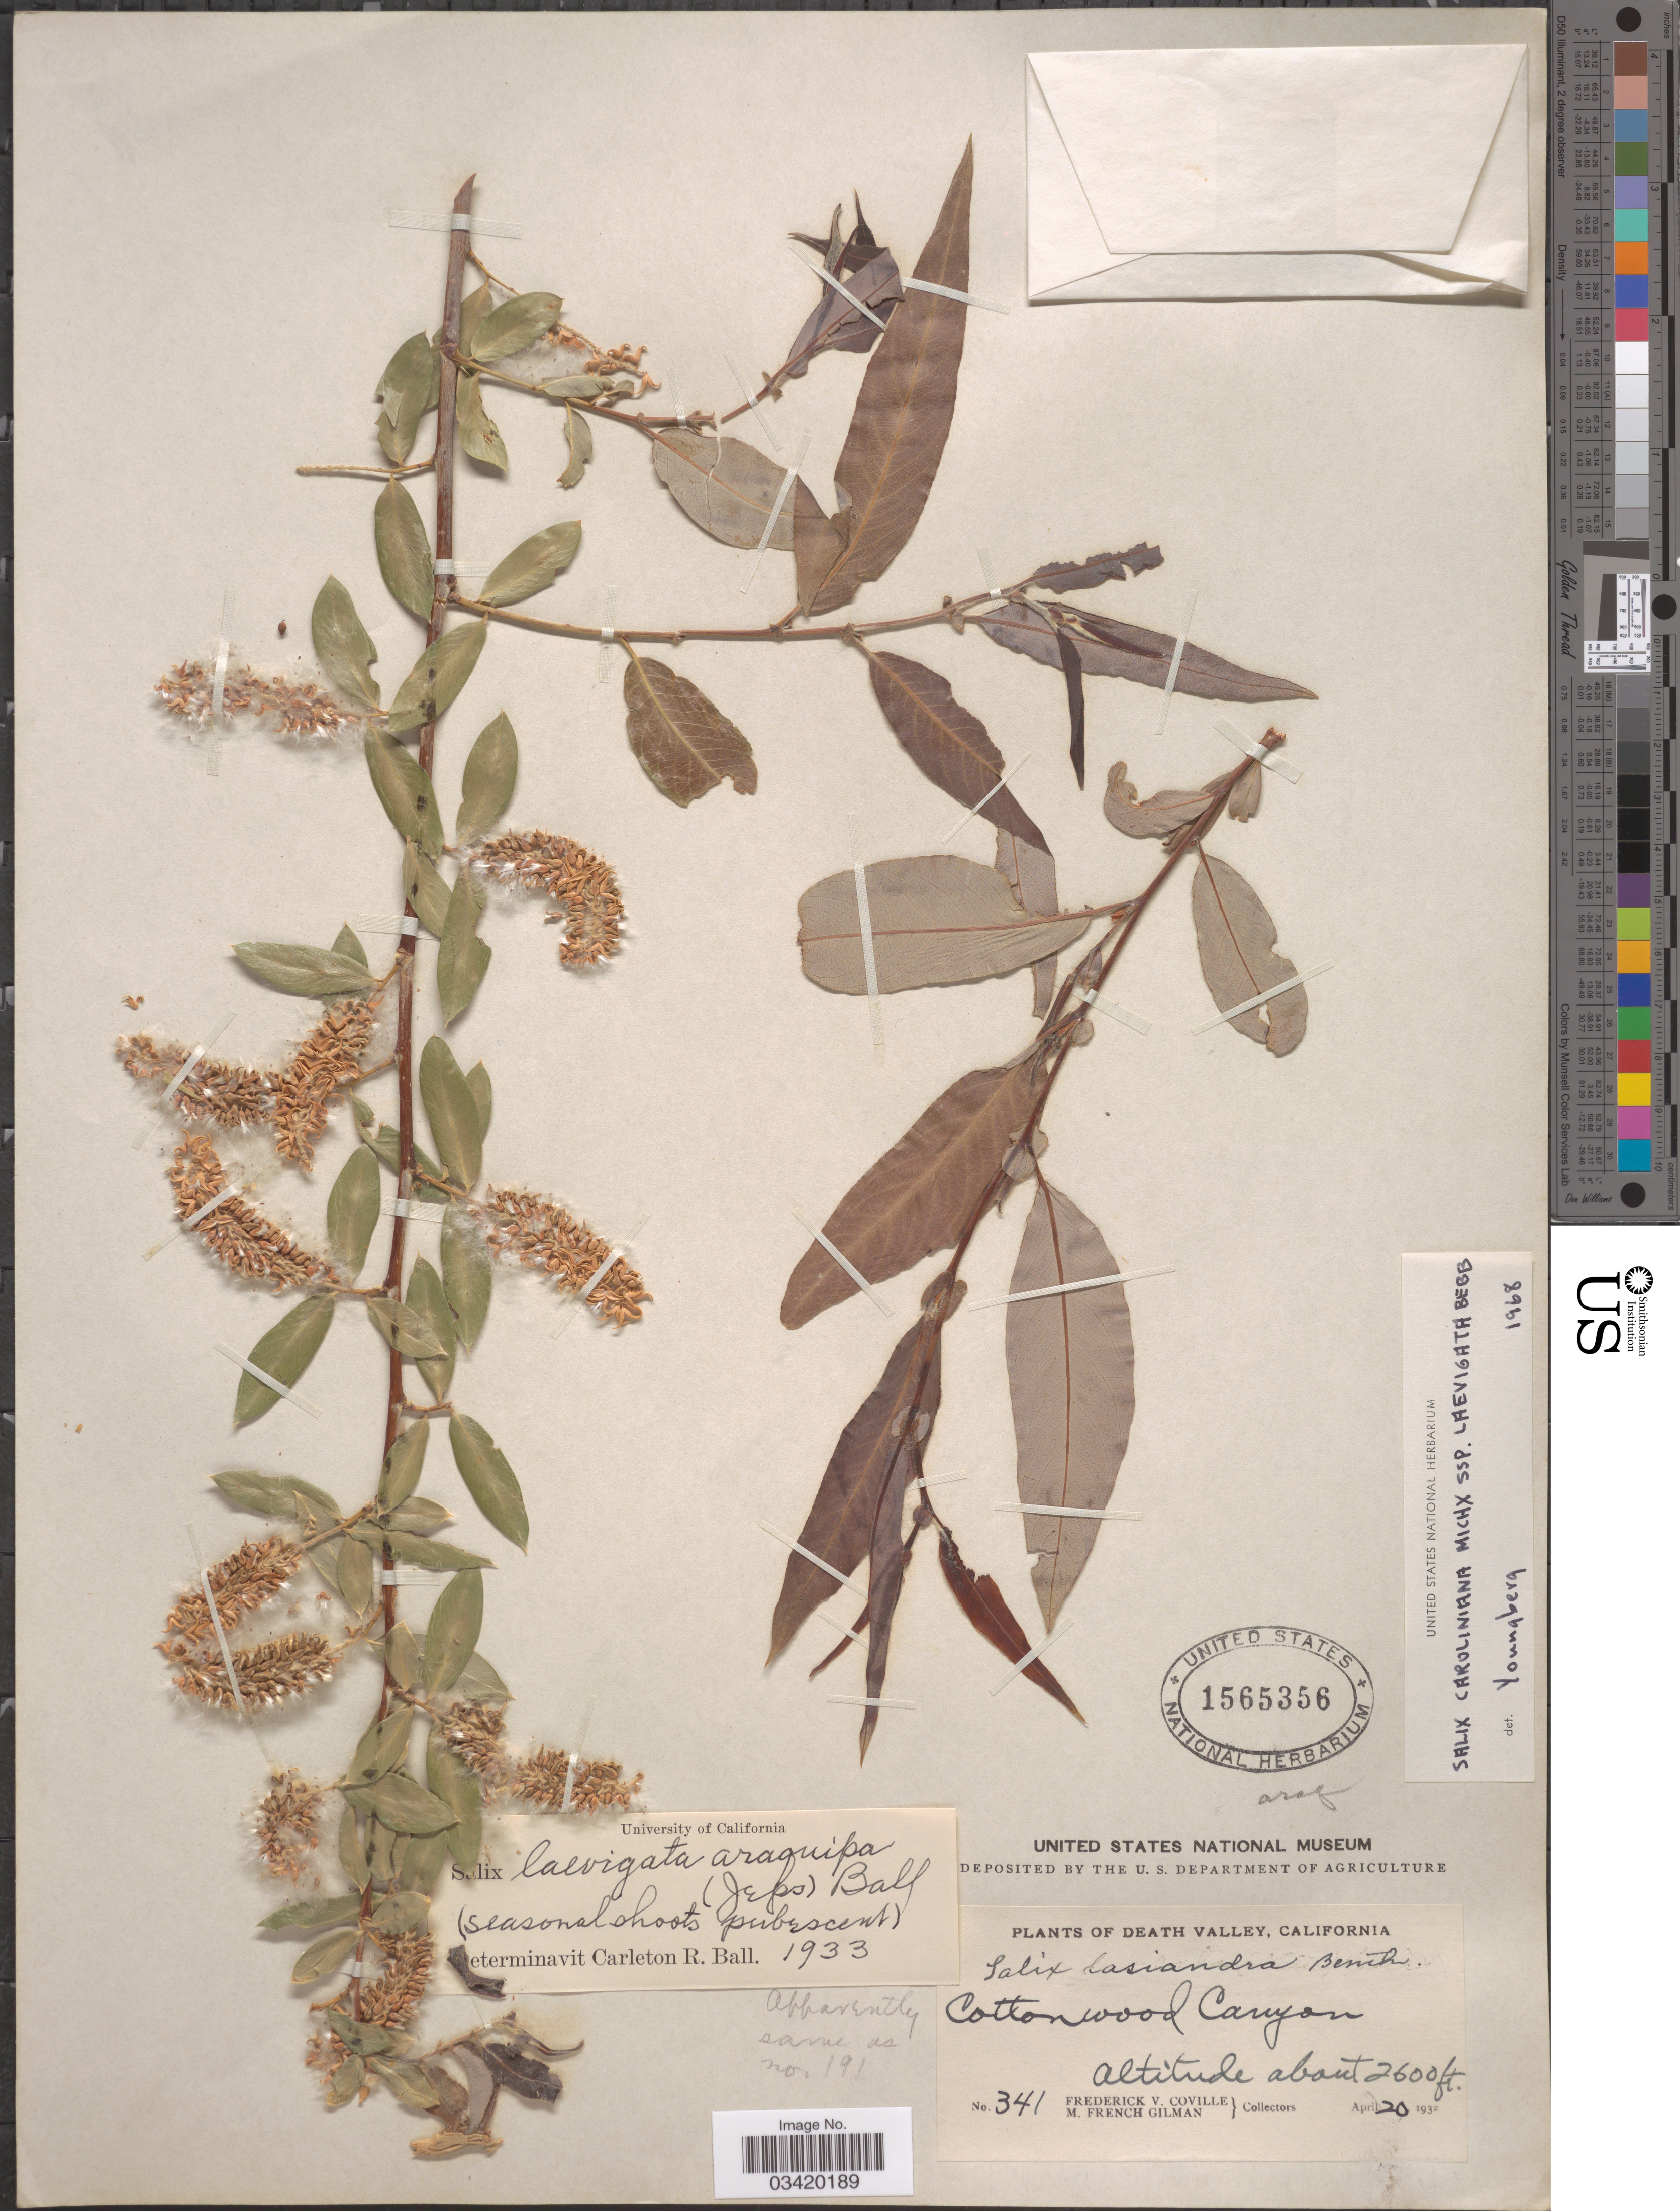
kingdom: Plantae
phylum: Tracheophyta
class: Magnoliopsida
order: Malpighiales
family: Salicaceae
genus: Salix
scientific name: Salix caroliniana subsp. laevigata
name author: Bebb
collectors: F. V. Coville & M. F. Gilman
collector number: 341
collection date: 1932-04-20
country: United States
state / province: California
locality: Death Valley. Cottonwood Canyon.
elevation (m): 792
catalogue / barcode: US 1565356